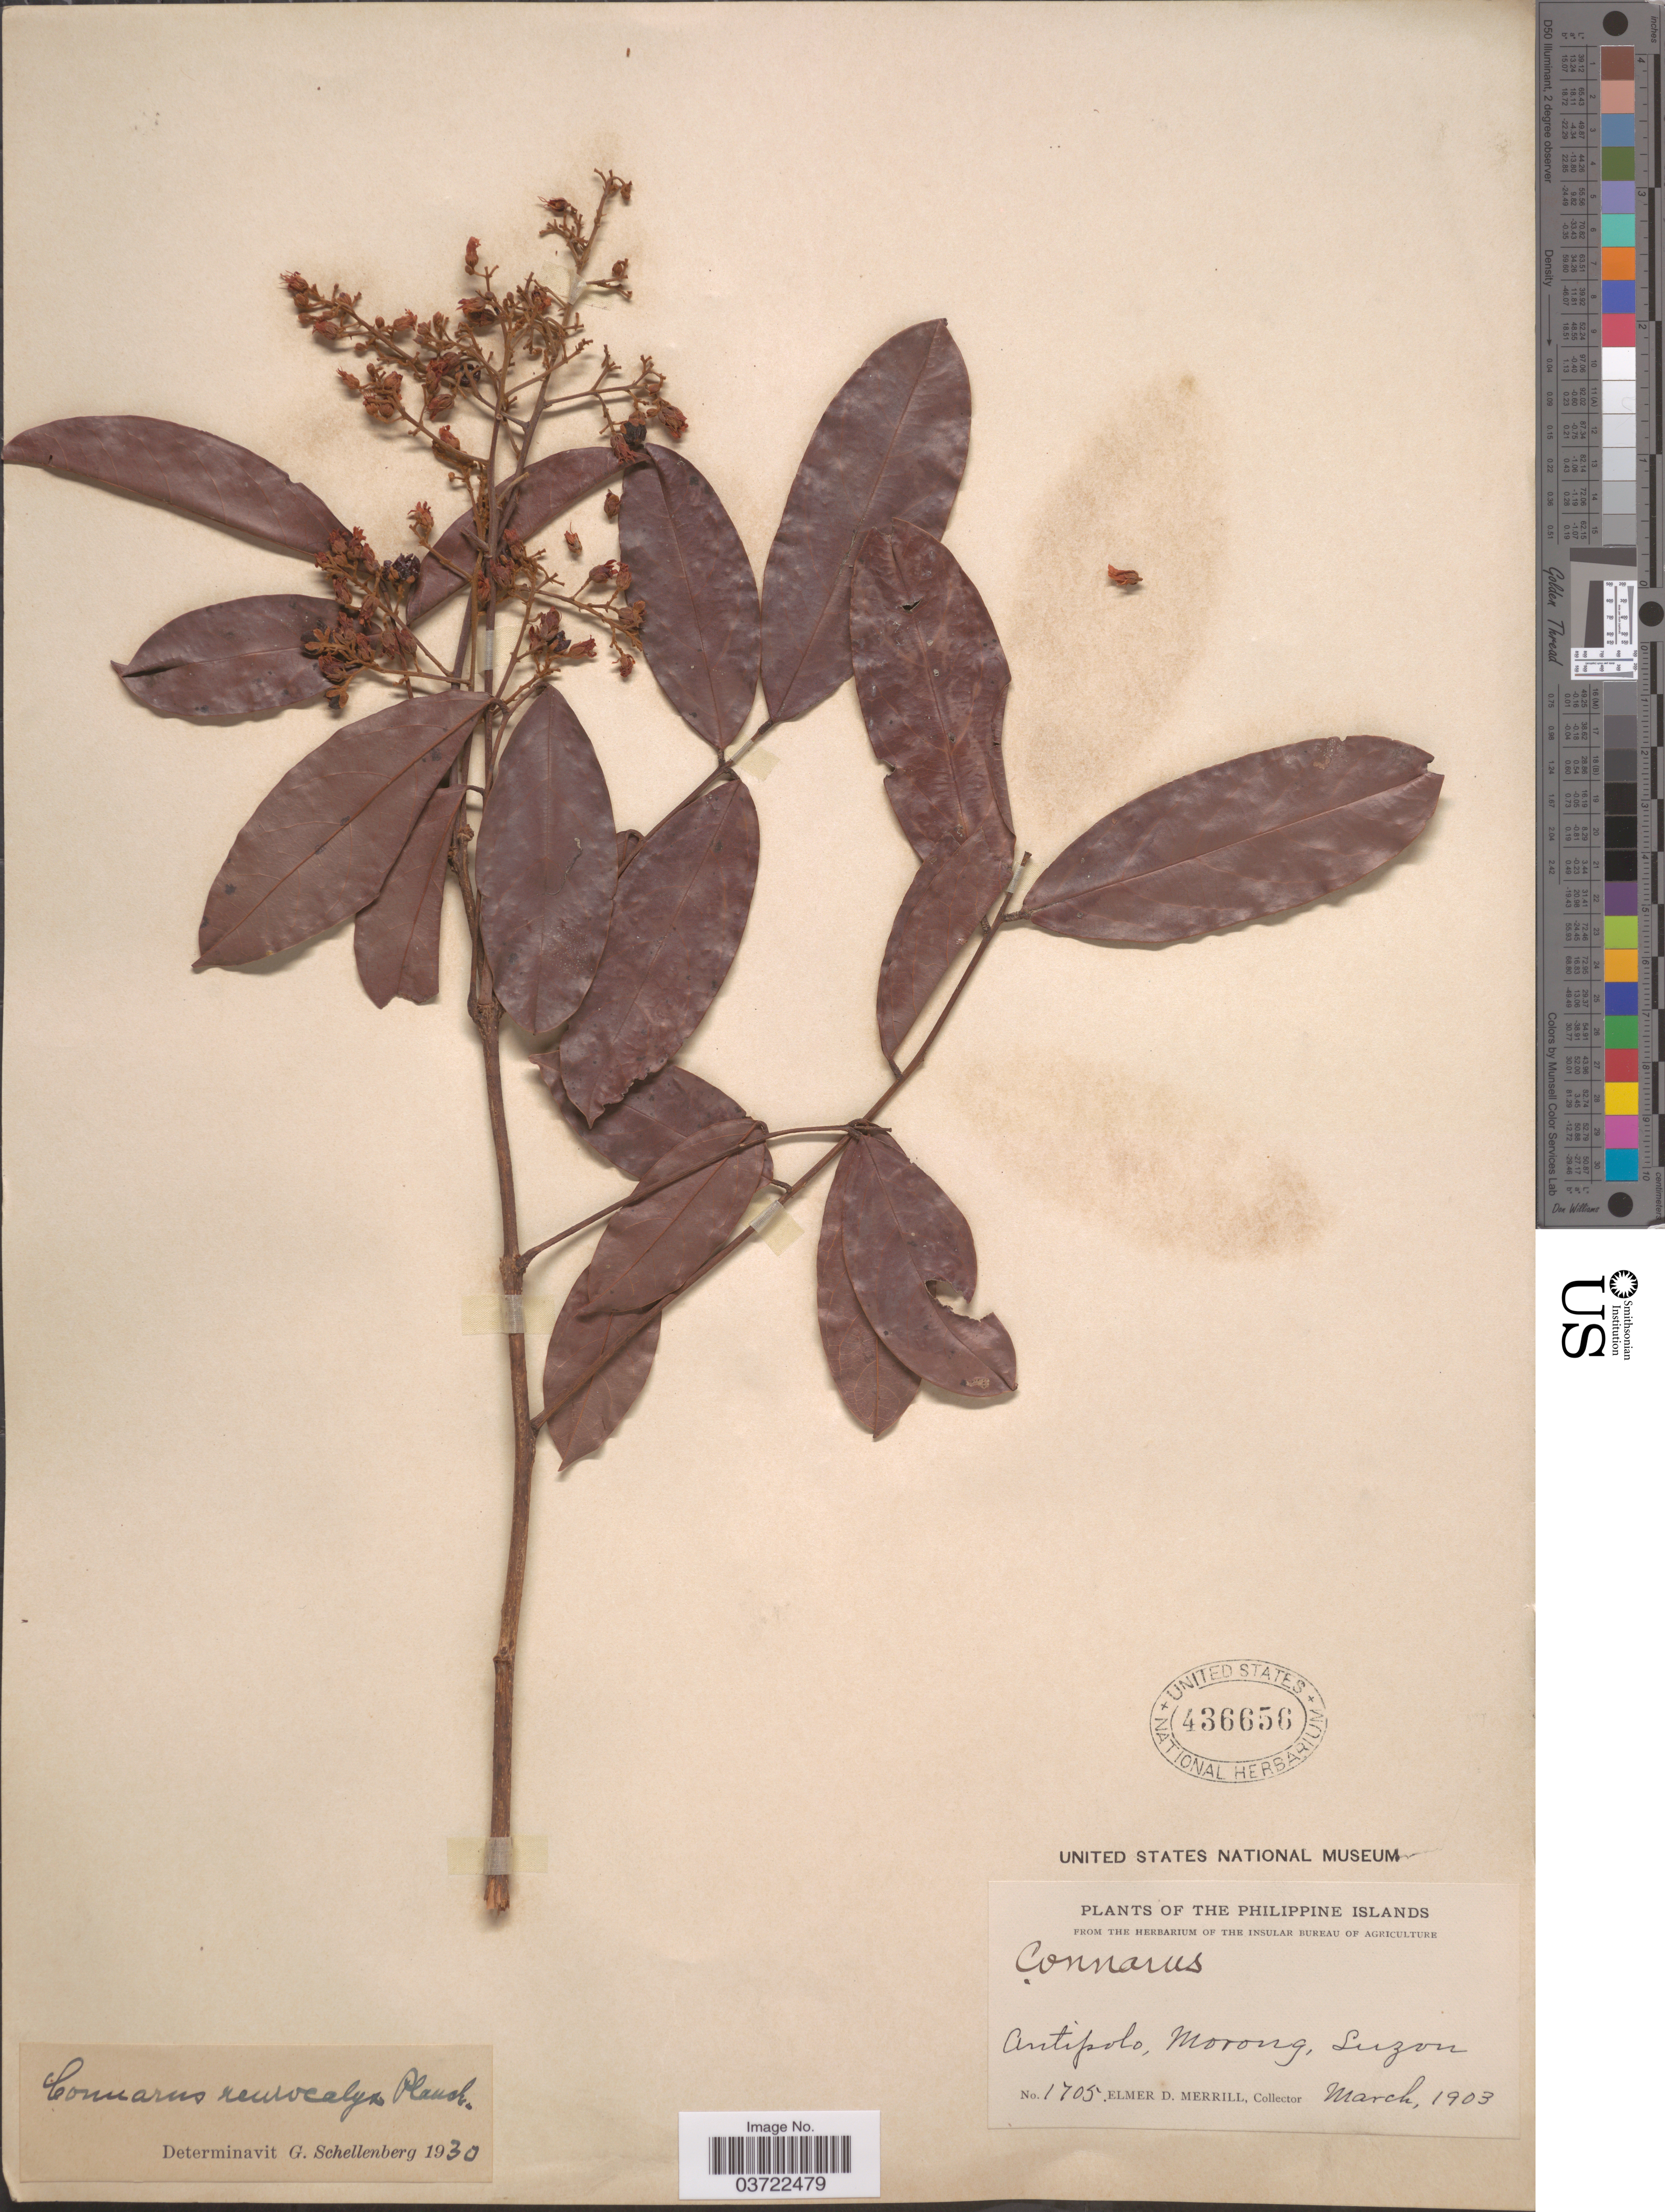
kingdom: Plantae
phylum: Tracheophyta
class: Magnoliopsida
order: Oxalidales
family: Connaraceae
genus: Connarus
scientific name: Connarus neurocalyx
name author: Planch.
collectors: E. D. Merrill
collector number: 1705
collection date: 1903-03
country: Philippines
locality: Philippine Islands. Antipolo, Morong, Luzon.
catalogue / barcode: US 436656